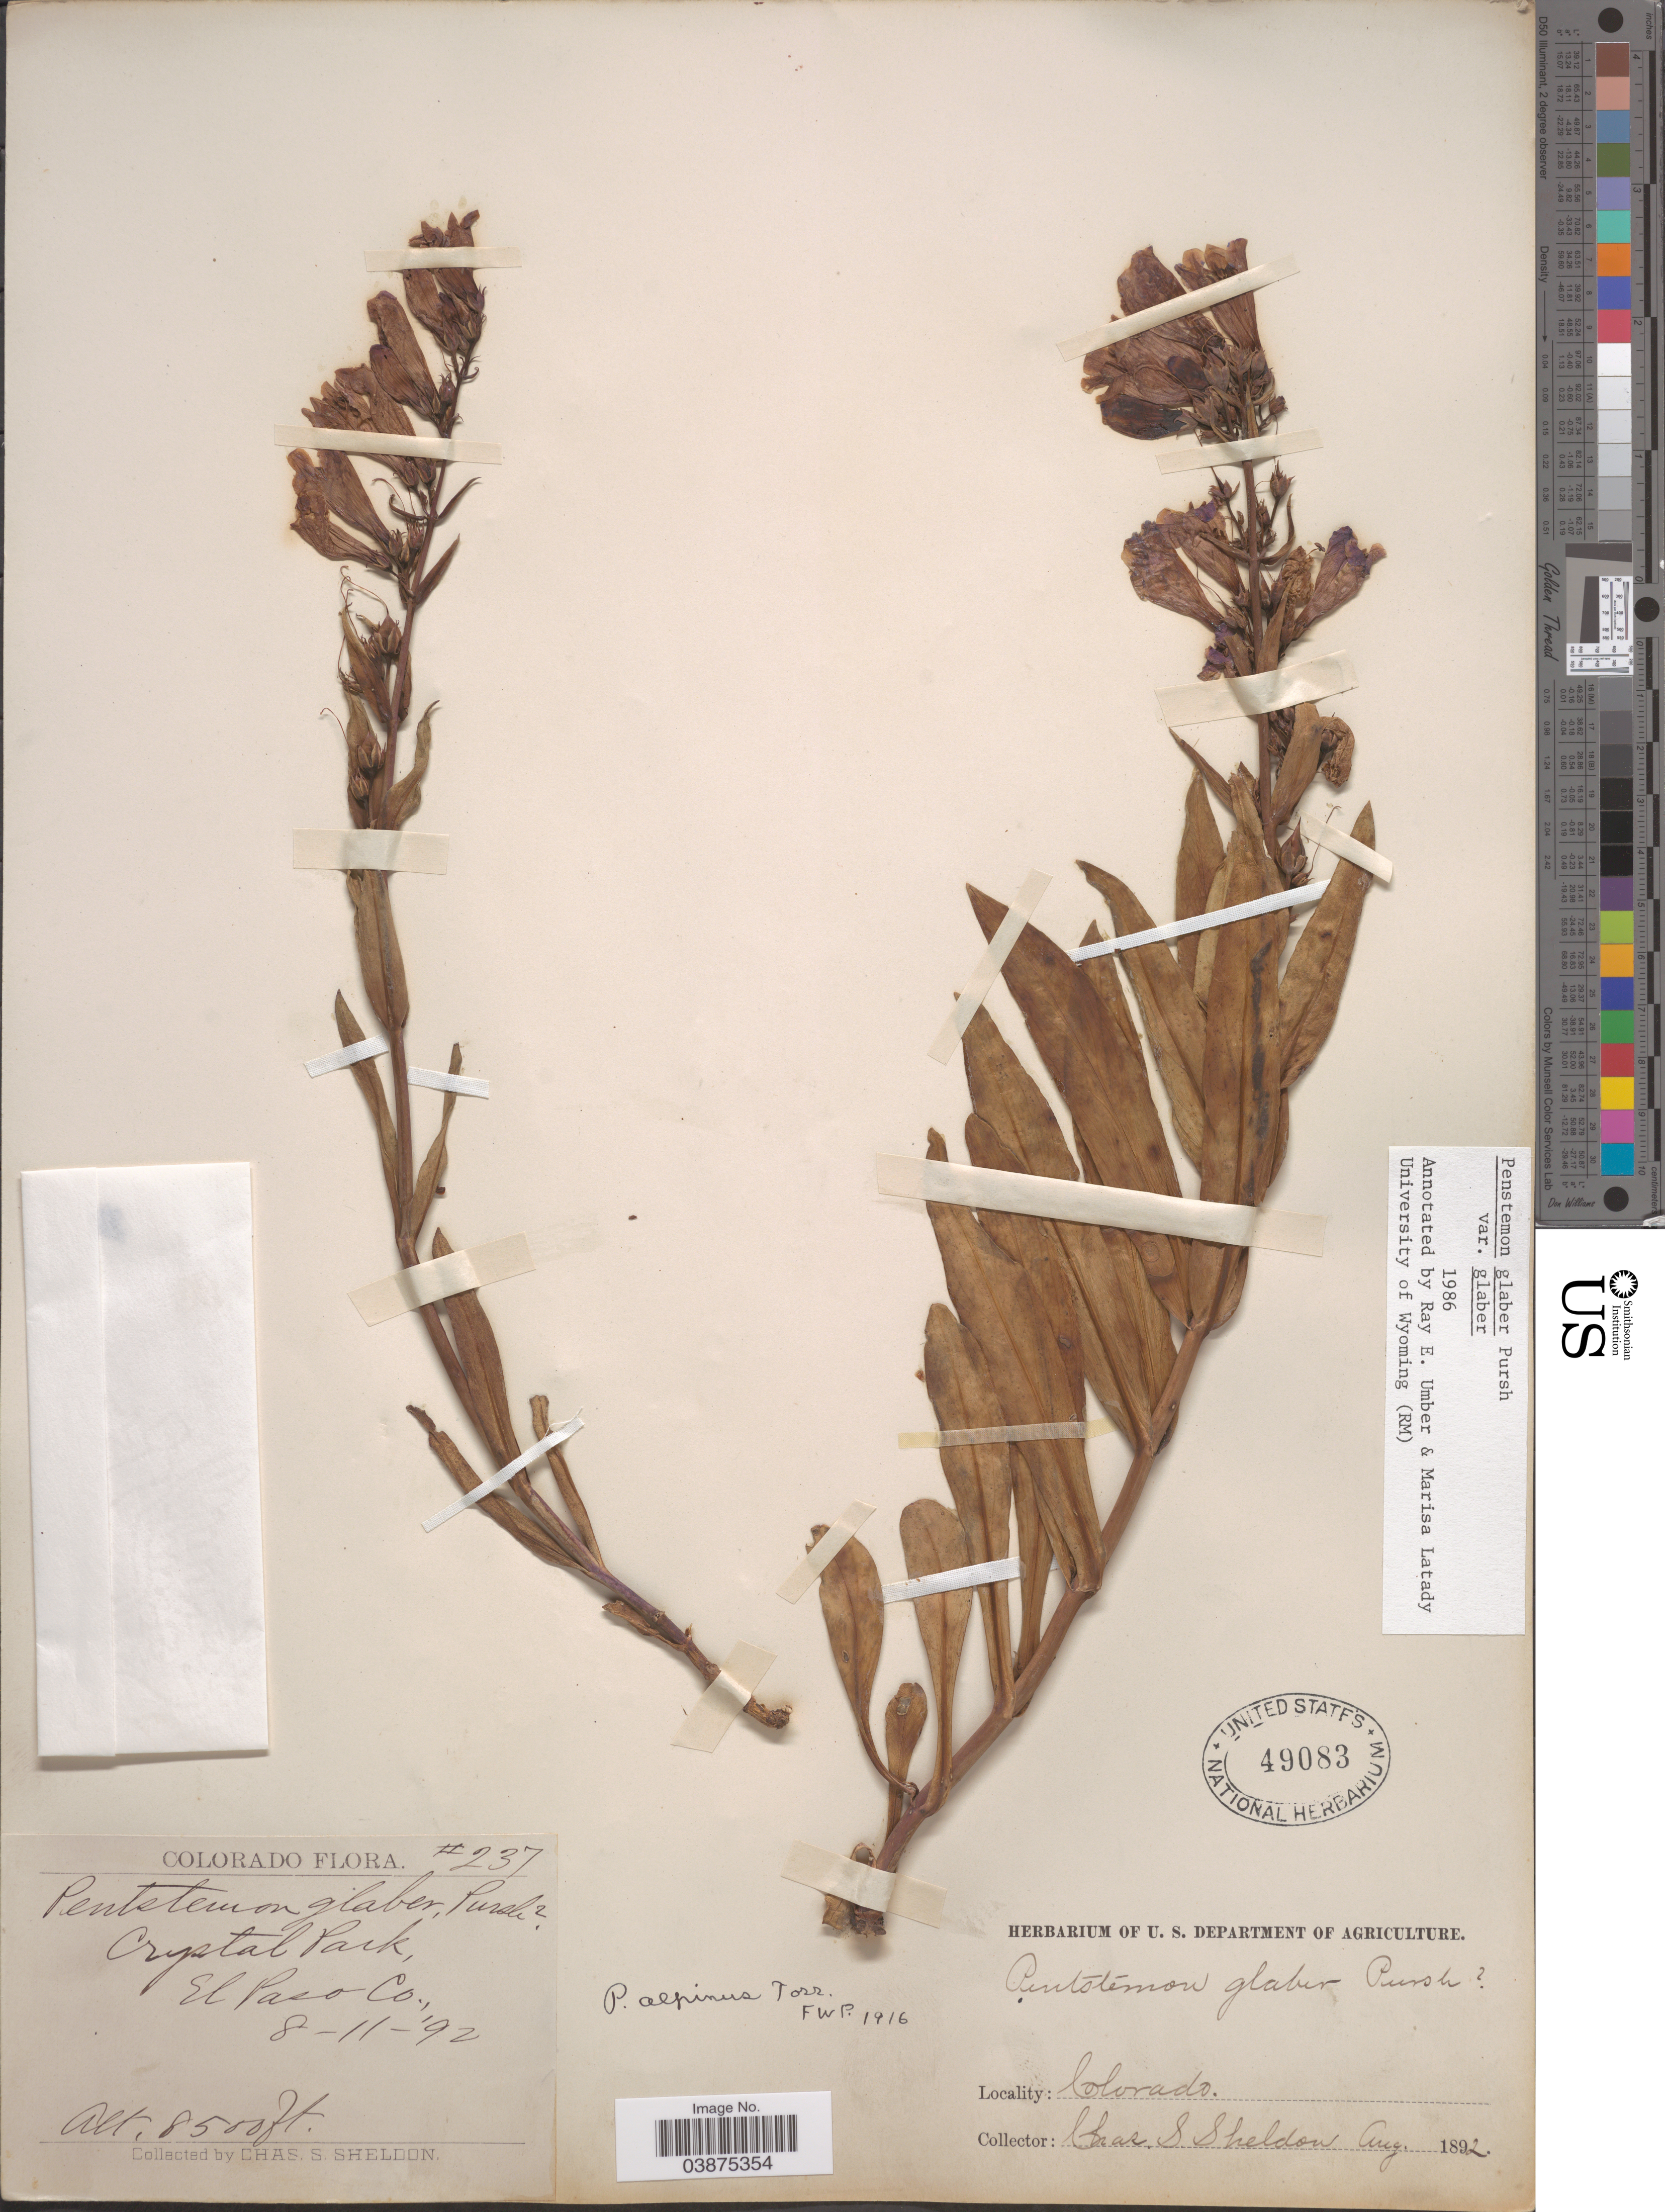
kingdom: Plantae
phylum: Tracheophyta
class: Magnoliopsida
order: Lamiales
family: Plantaginaceae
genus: Penstemon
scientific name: Penstemon glaber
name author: Pursh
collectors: C. S. Sheldon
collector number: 237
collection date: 1892-08-11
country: United States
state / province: Colorado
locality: Crystal Park, El Paso Co.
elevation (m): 2591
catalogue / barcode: US 49083